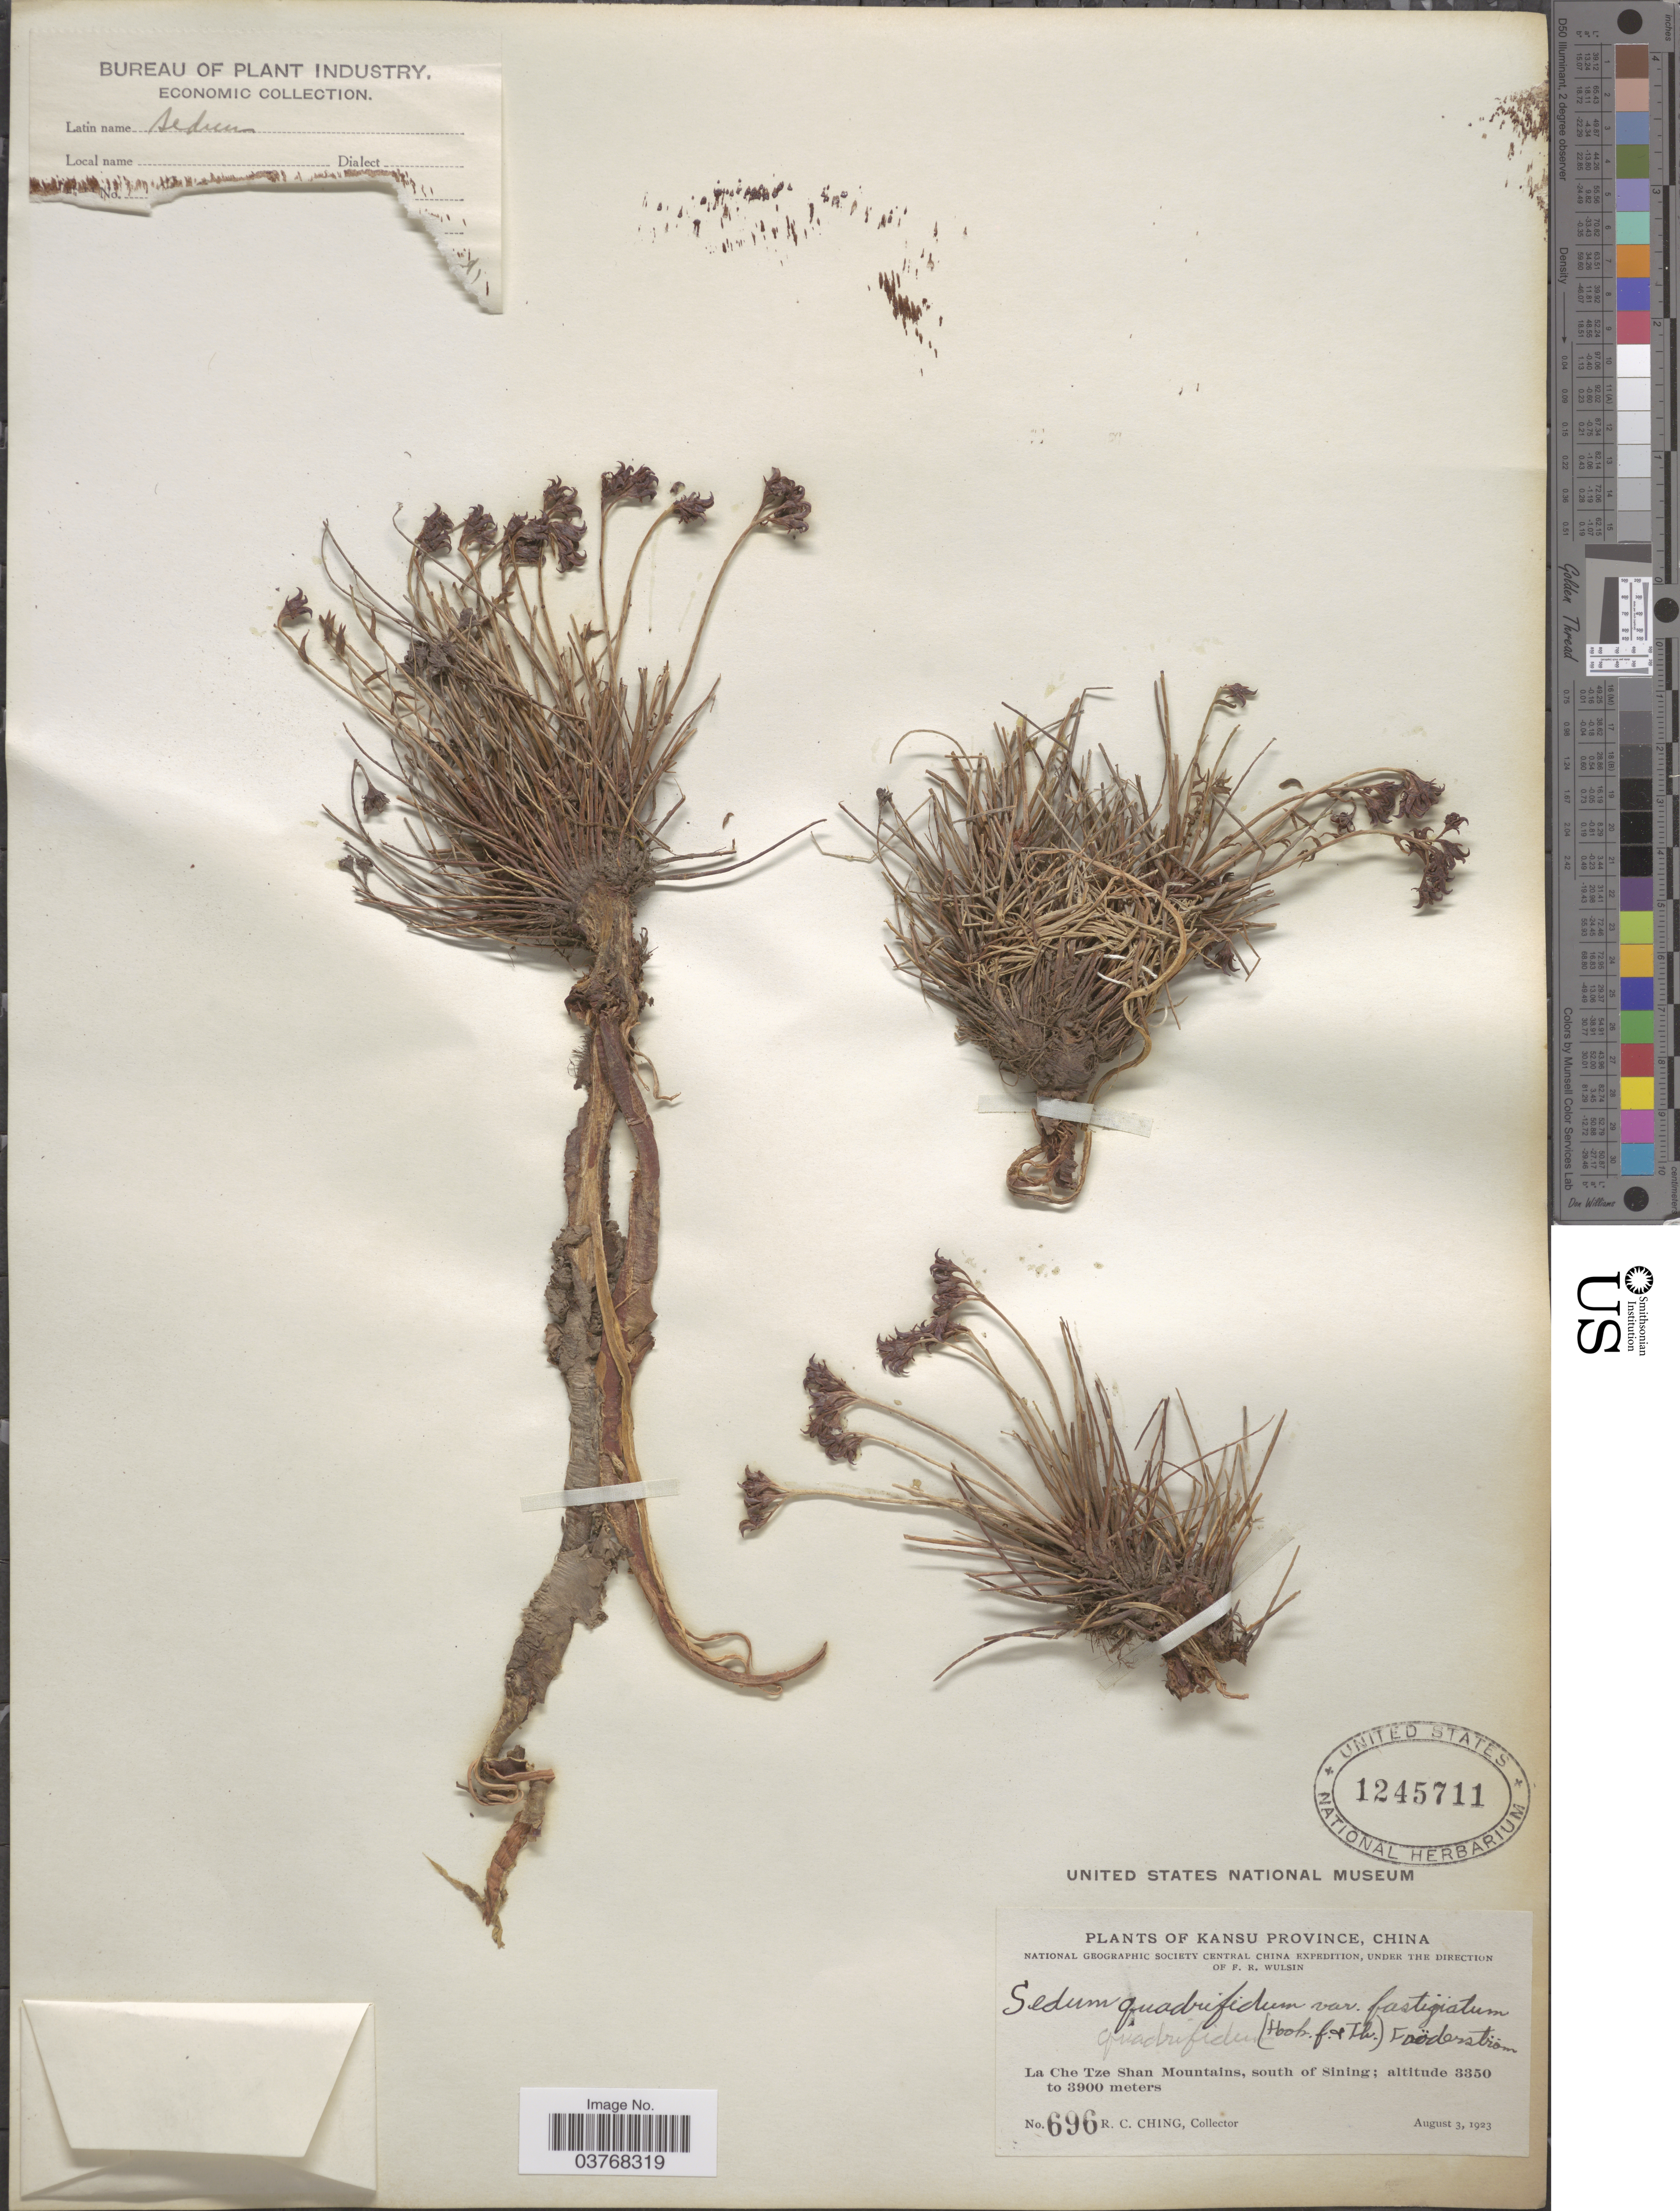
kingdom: Plantae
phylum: Tracheophyta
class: Magnoliopsida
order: Saxifragales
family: Crassulaceae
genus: Rhodiola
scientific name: Rhodiola fastigiata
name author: (Hook. f. & Thomson) S.H. Fu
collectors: R. C. Ching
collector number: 696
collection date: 1923-08-03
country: China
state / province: Gansu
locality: Kansu Proivnce. La Che Tze Shan Mountains, south of Sining.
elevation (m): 3350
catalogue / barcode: US 1245711